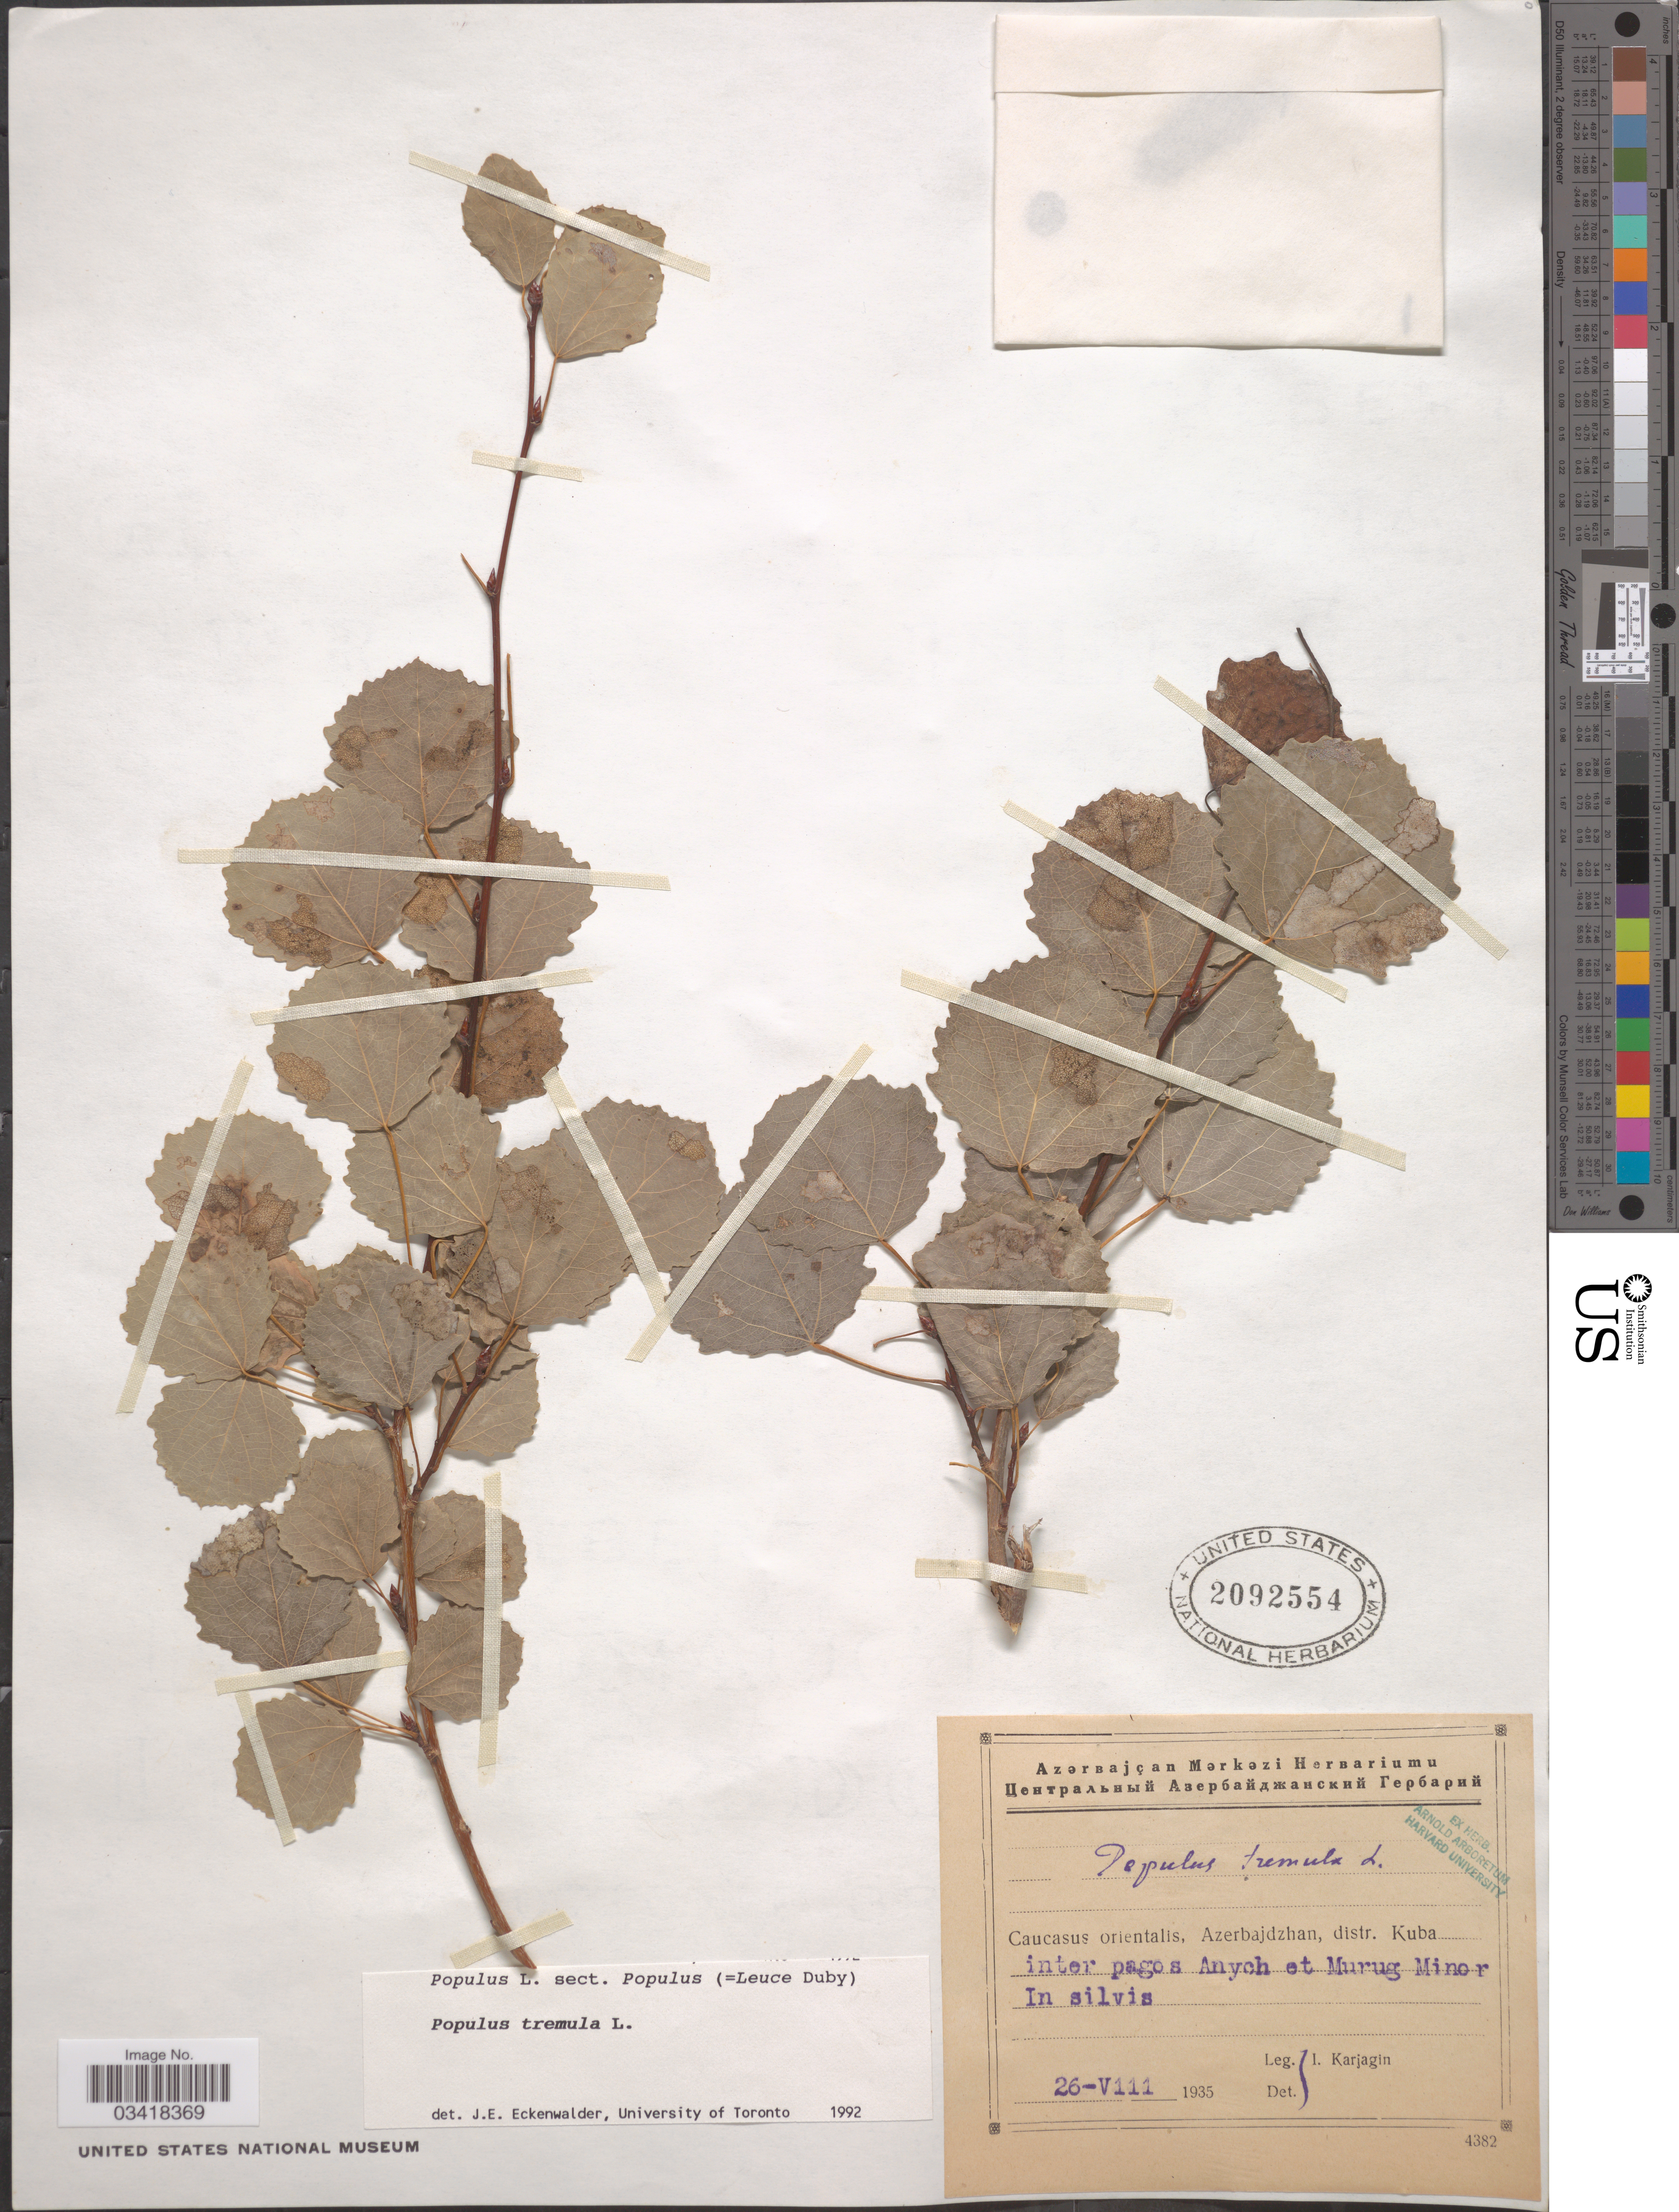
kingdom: Plantae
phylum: Tracheophyta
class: Magnoliopsida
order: Malpighiales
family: Salicaceae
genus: Populus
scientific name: Populus tremula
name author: L.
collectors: I. Karjagin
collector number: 4382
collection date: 1935-08-26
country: Azerbaijan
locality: Caucasus orientalis, Azerbajdzhan, distr. Kuba inter pagos Anych et Murug Minor. In silvis.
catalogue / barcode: US 2092554